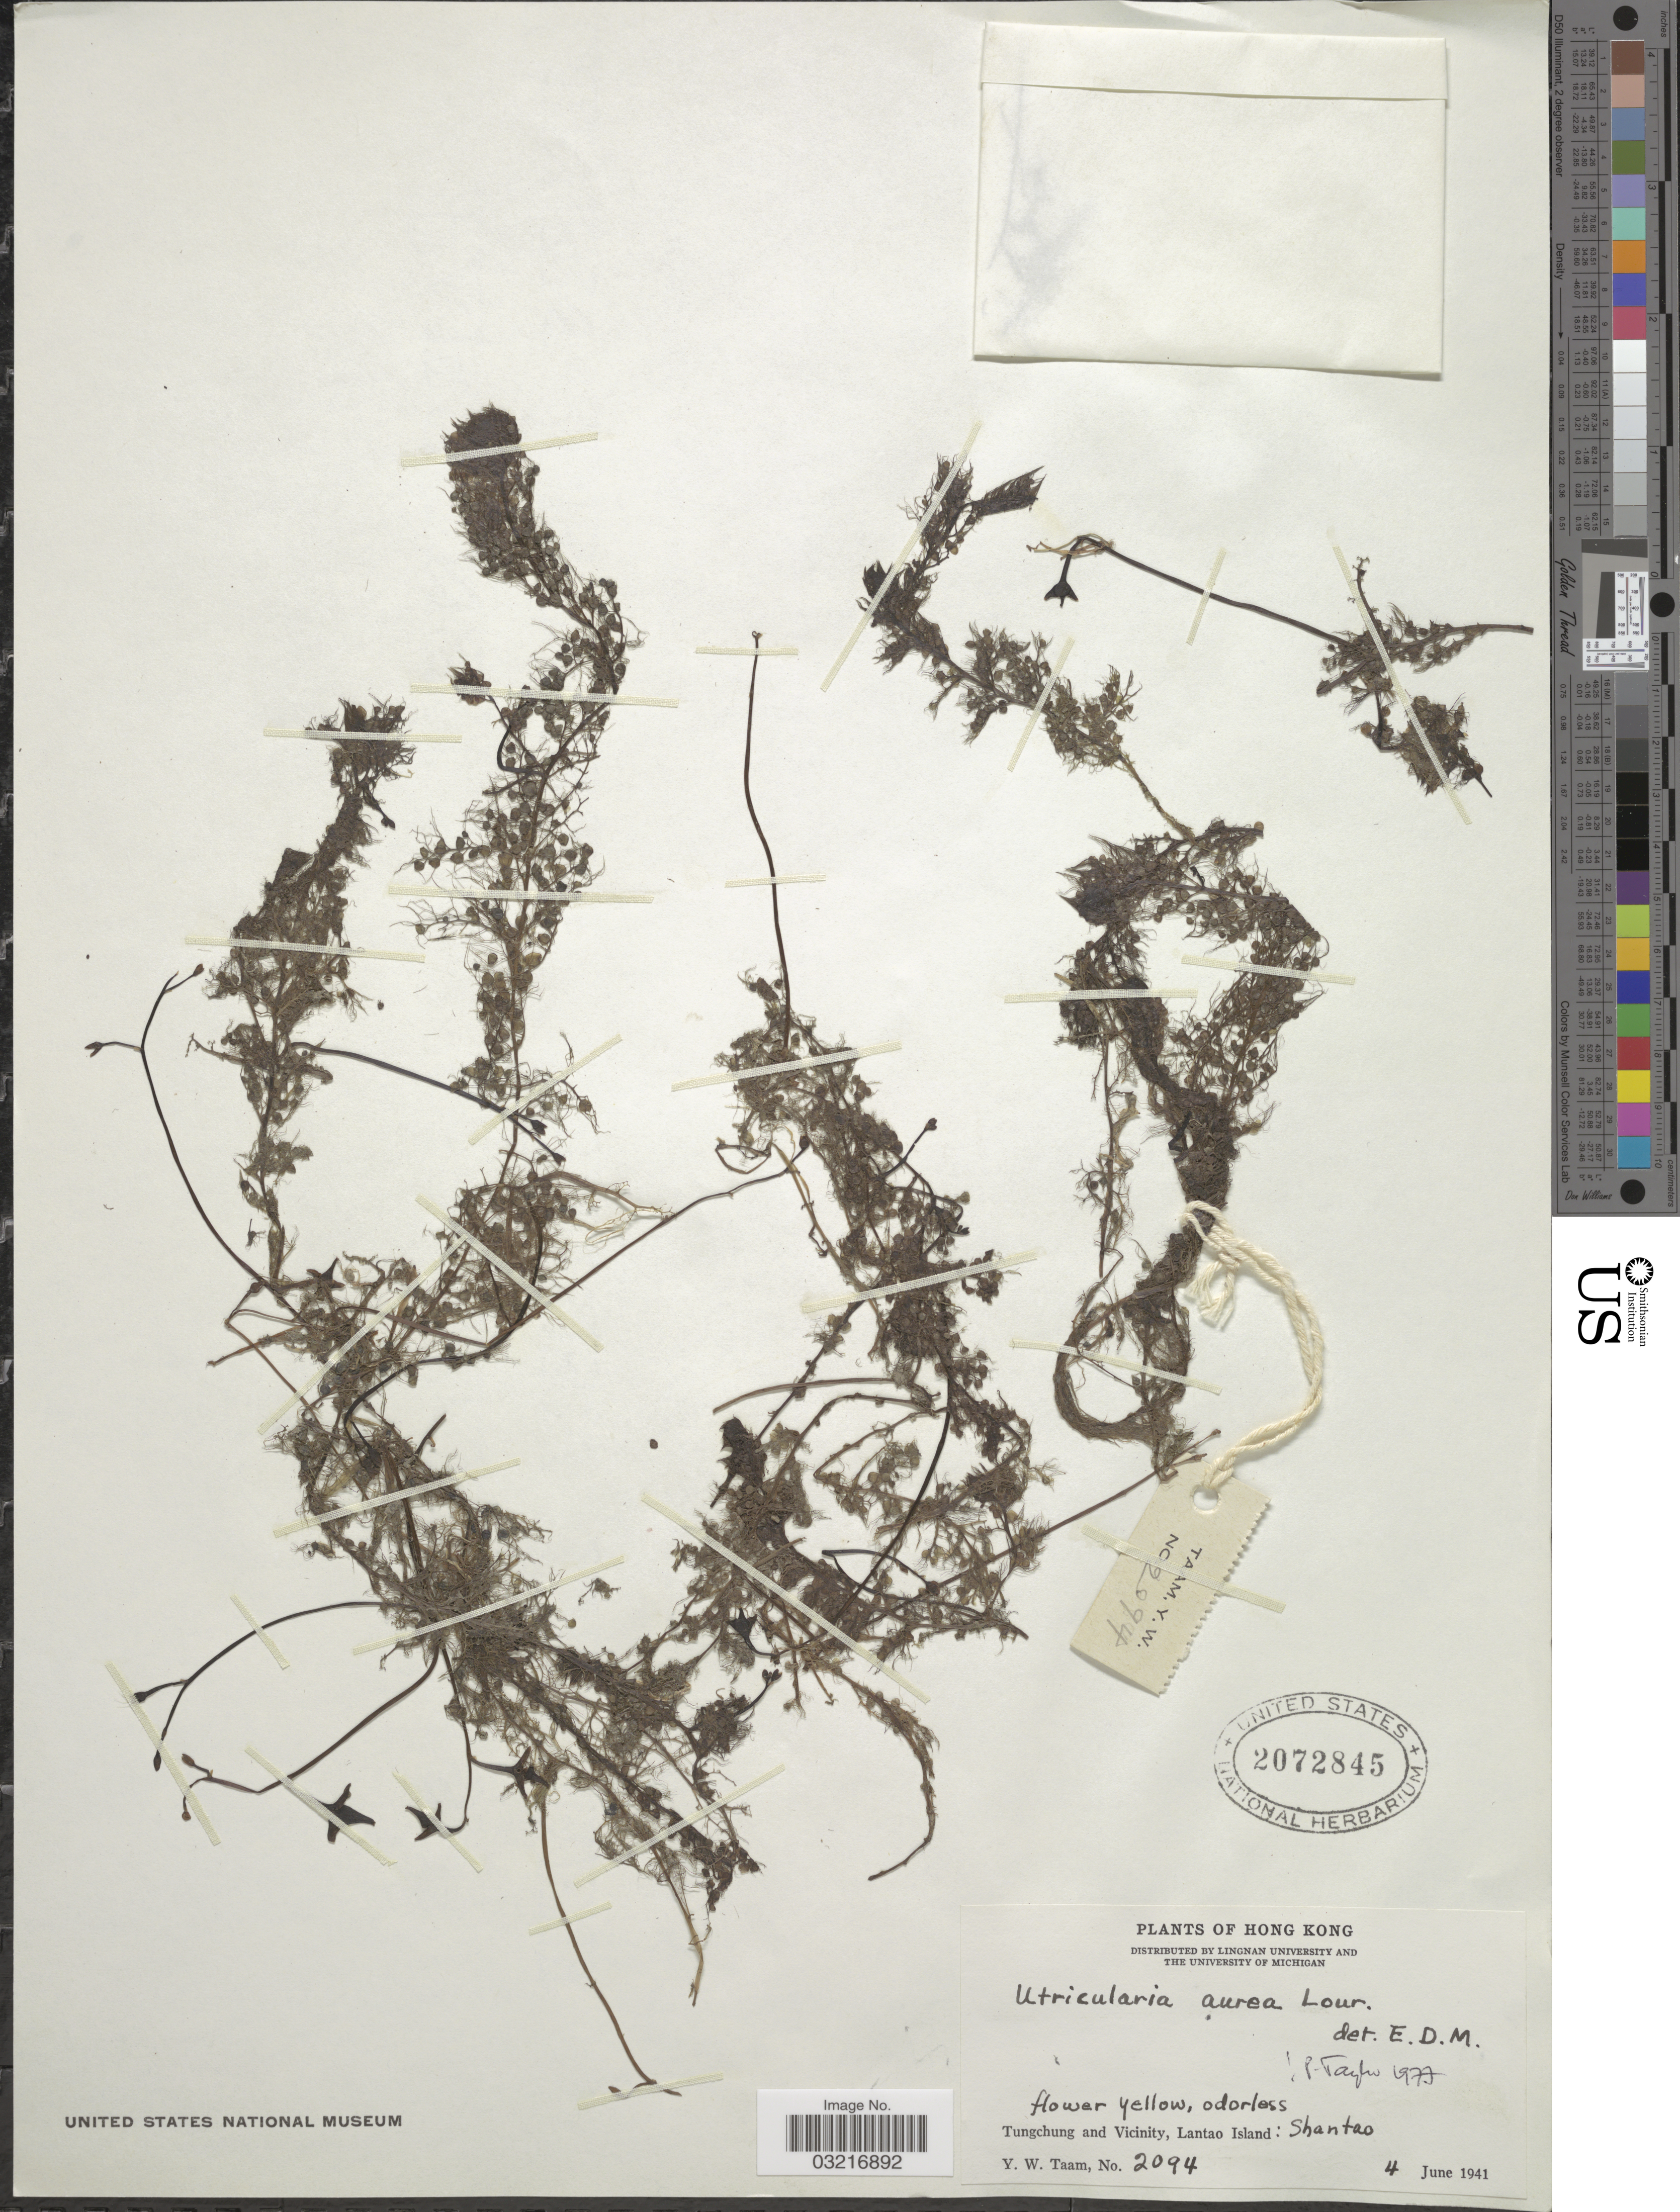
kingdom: Plantae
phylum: Tracheophyta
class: Magnoliopsida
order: Lamiales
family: Lentibulariaceae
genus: Utricularia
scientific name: Utricularia aurea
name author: Lour.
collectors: Y. W. Taam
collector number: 2094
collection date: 1941-06-04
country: China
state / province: Hong Kong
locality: Tungchung and Vicinity, Lantao Island: Shantao.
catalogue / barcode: US 2072845